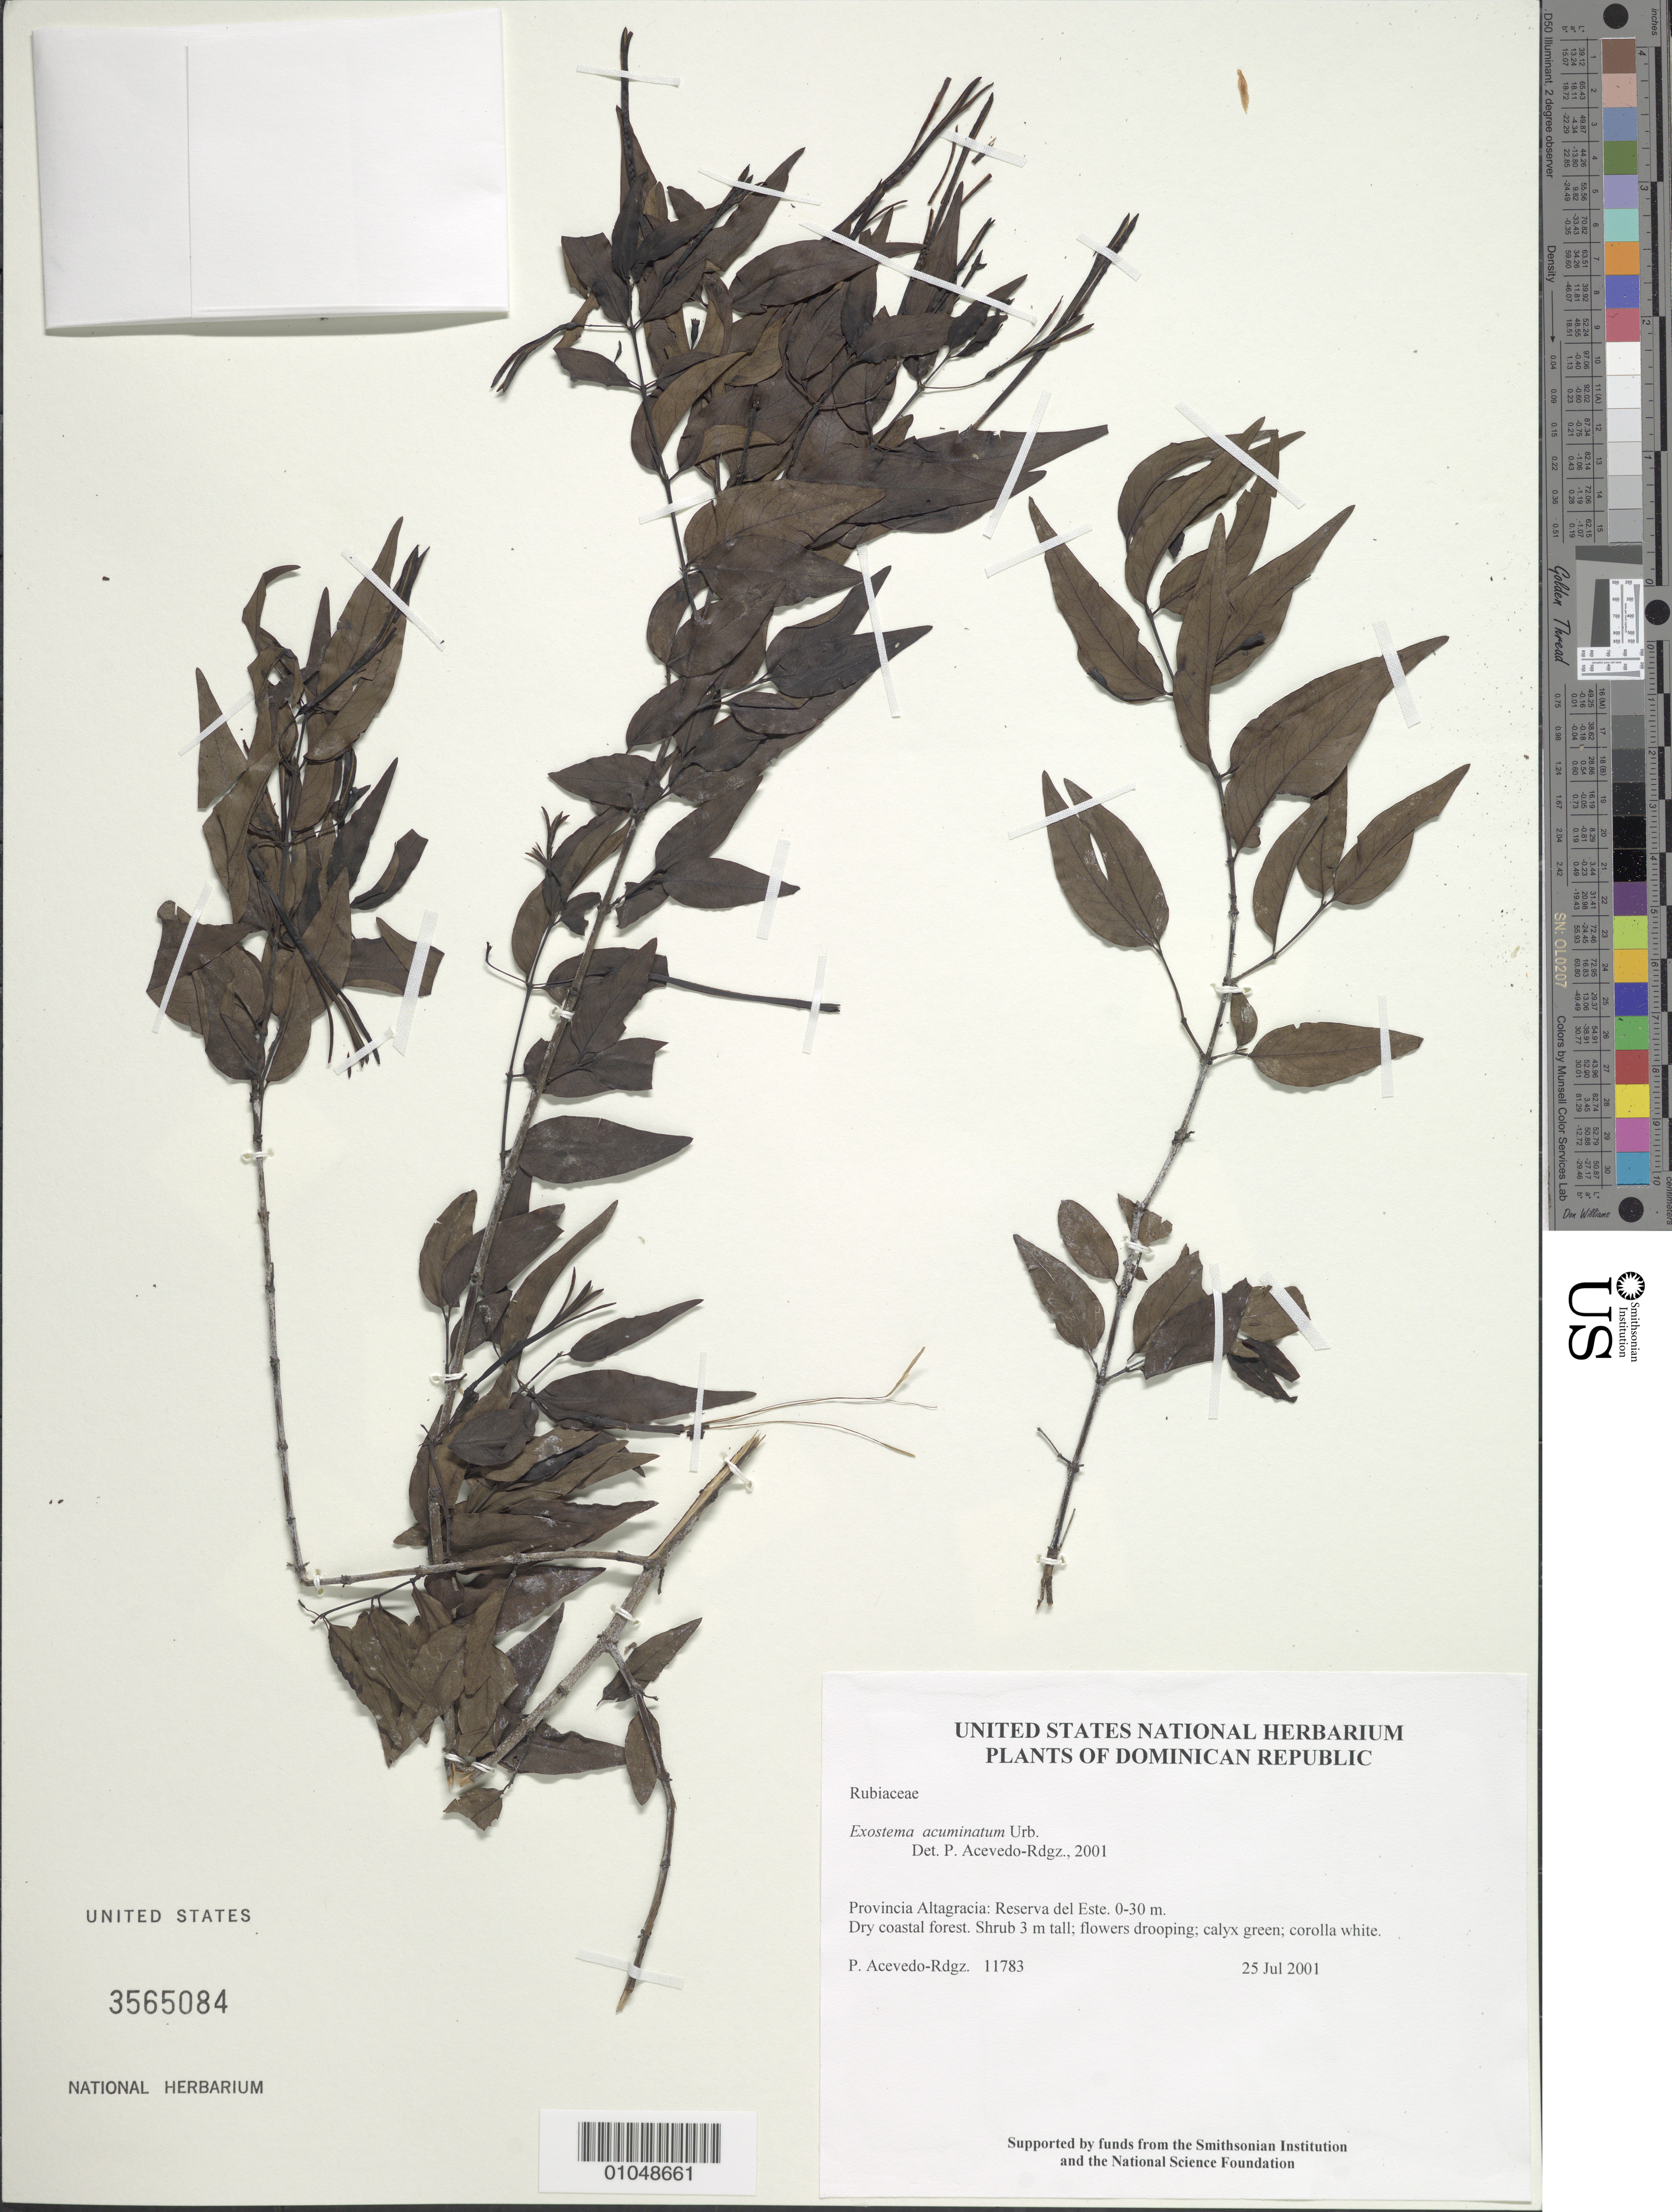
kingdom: Plantae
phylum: Tracheophyta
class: Magnoliopsida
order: Gentianales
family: Rubiaceae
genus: Exostema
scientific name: Exostema acuminatum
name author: Urb.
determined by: Acevedo-Rodríguez, P., (BOT), Smithsonian Institution - National Museum of Natural History (UNITED STATES)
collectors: P. Acevedo-Rodr.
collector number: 11783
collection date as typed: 25 Jul 2001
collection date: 2001-07-25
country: Dominican Republic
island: Hispaniola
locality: Provincia Altagracia: Reserva del Este.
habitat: Dry coastal forest.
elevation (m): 0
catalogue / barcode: US 3565084